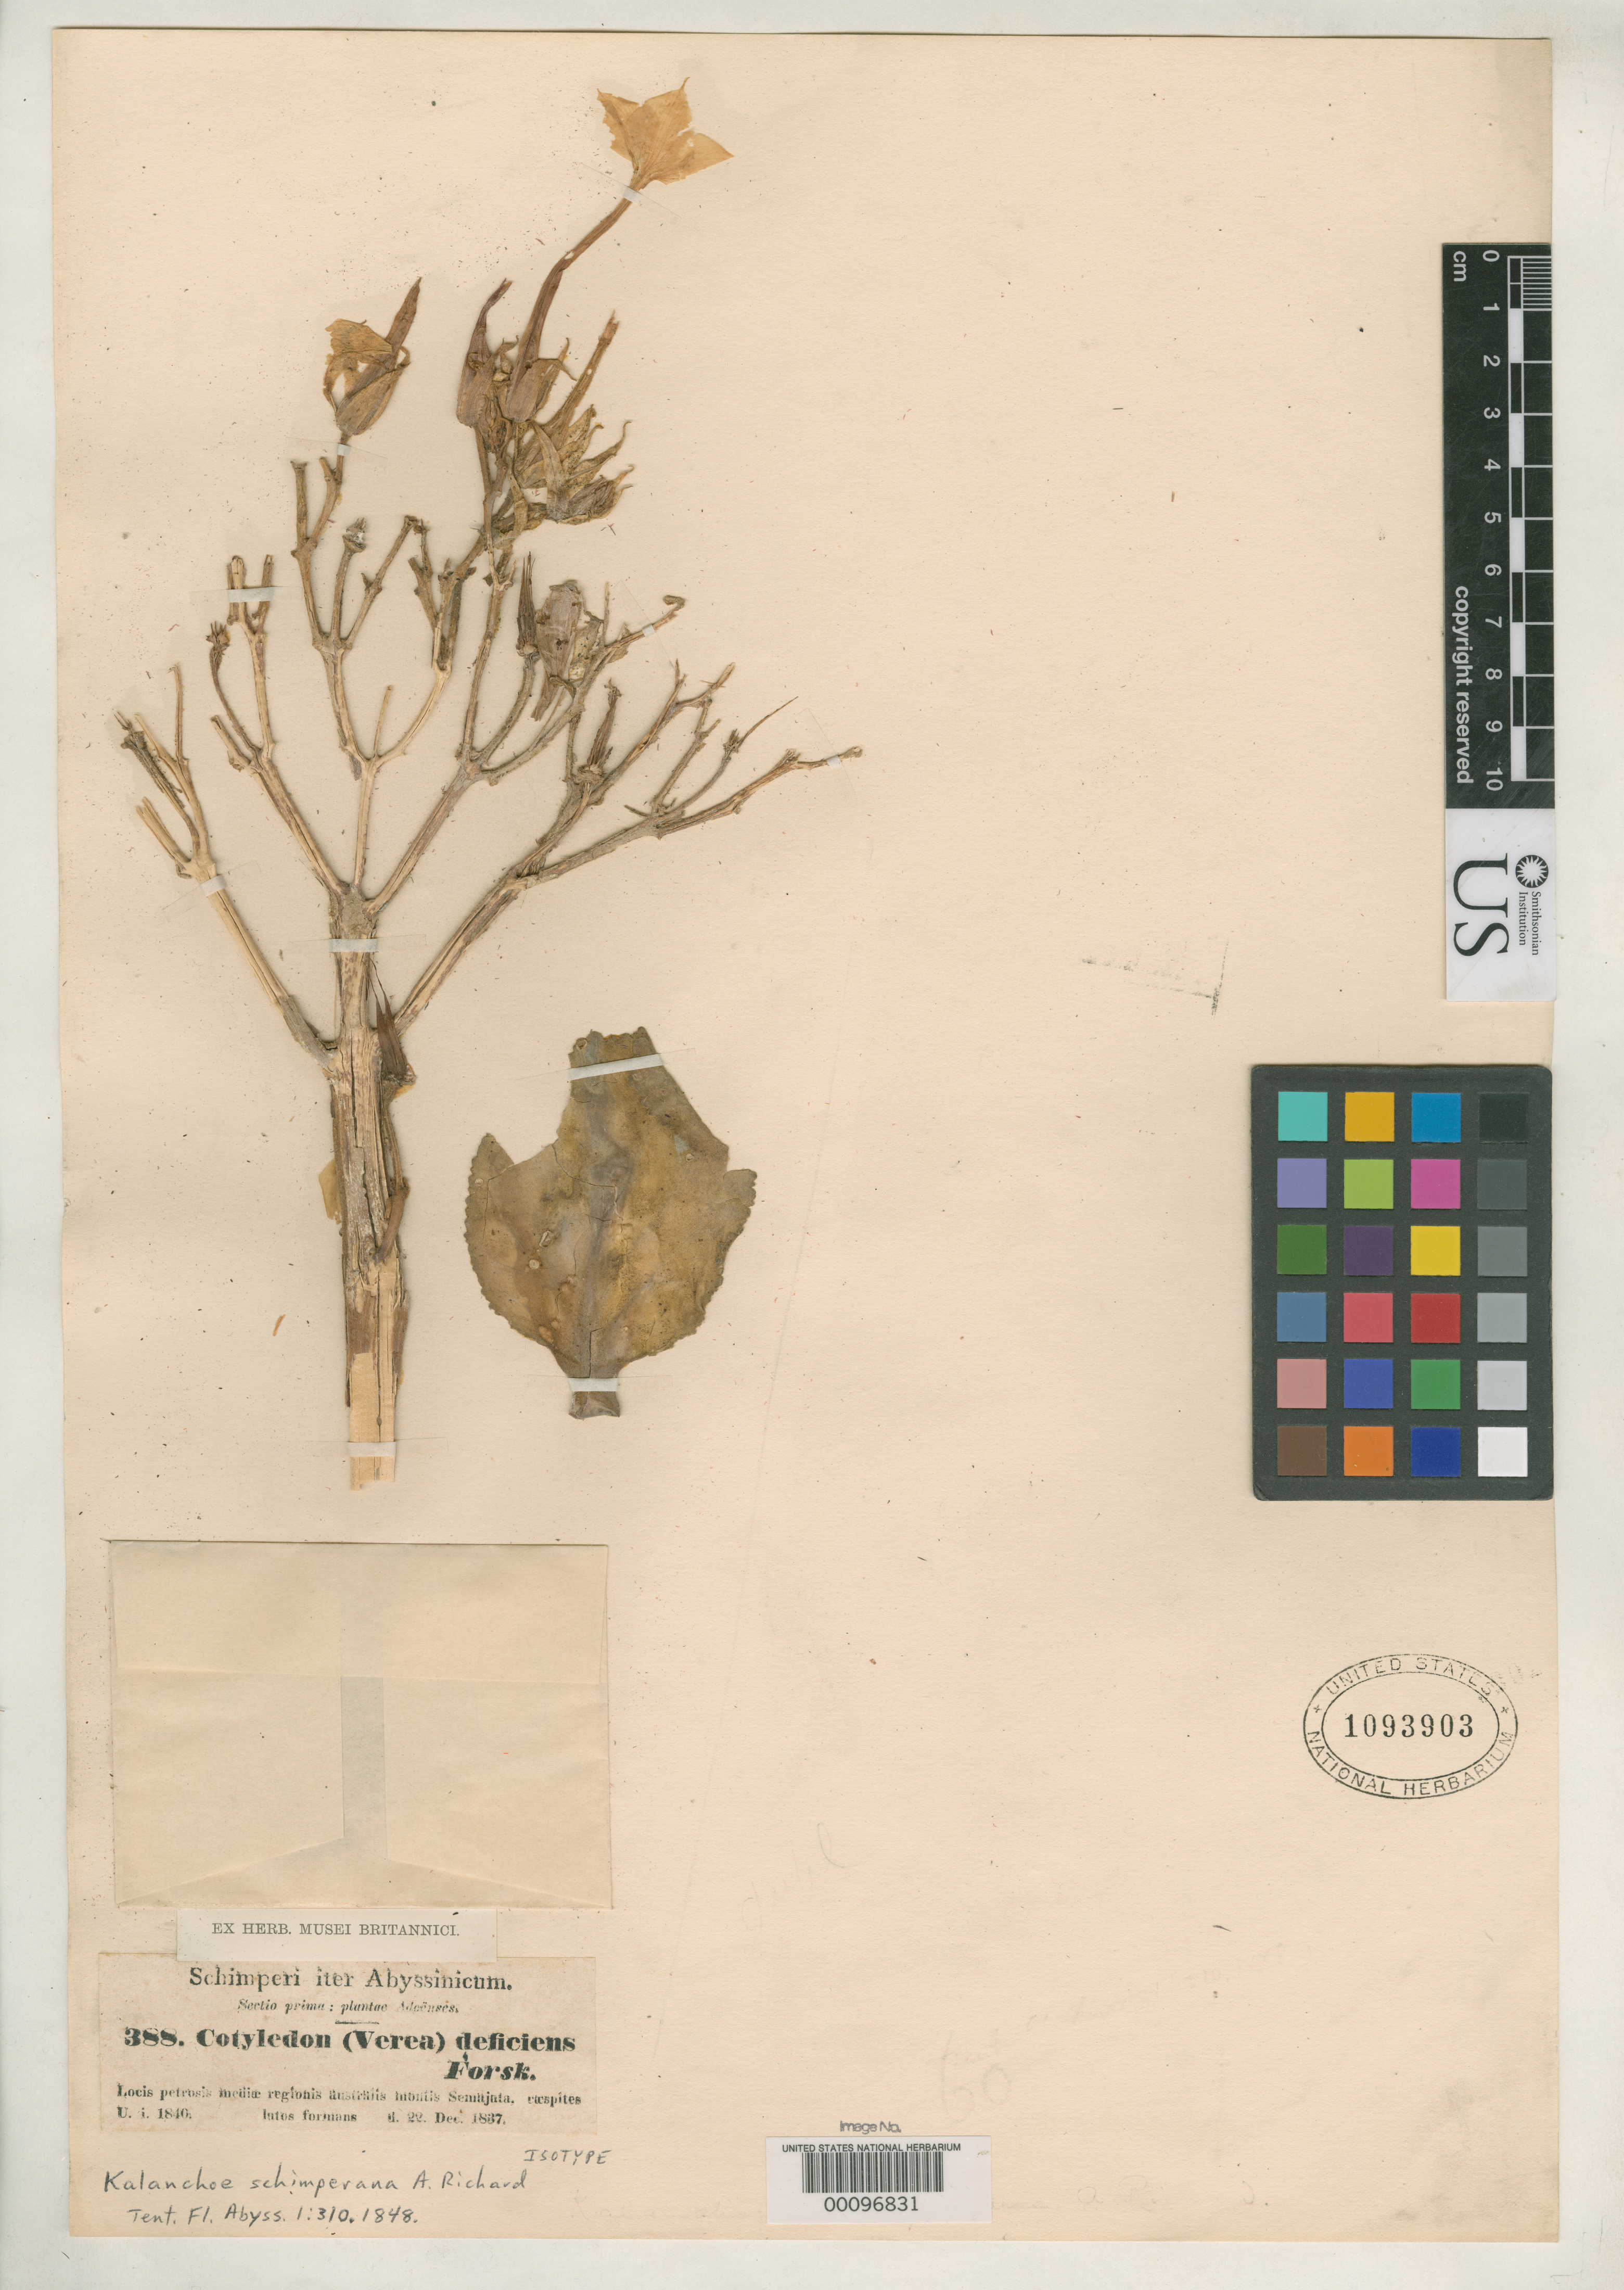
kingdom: Plantae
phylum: Tracheophyta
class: Magnoliopsida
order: Saxifragales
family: Crassulaceae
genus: Kalanchoe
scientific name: Kalanchoe schimperana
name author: A. Rich.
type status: Isotype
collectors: G. W. Schimper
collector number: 388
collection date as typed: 22 Dec 1837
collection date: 1837-12-22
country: Ethiopia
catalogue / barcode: US 1093903